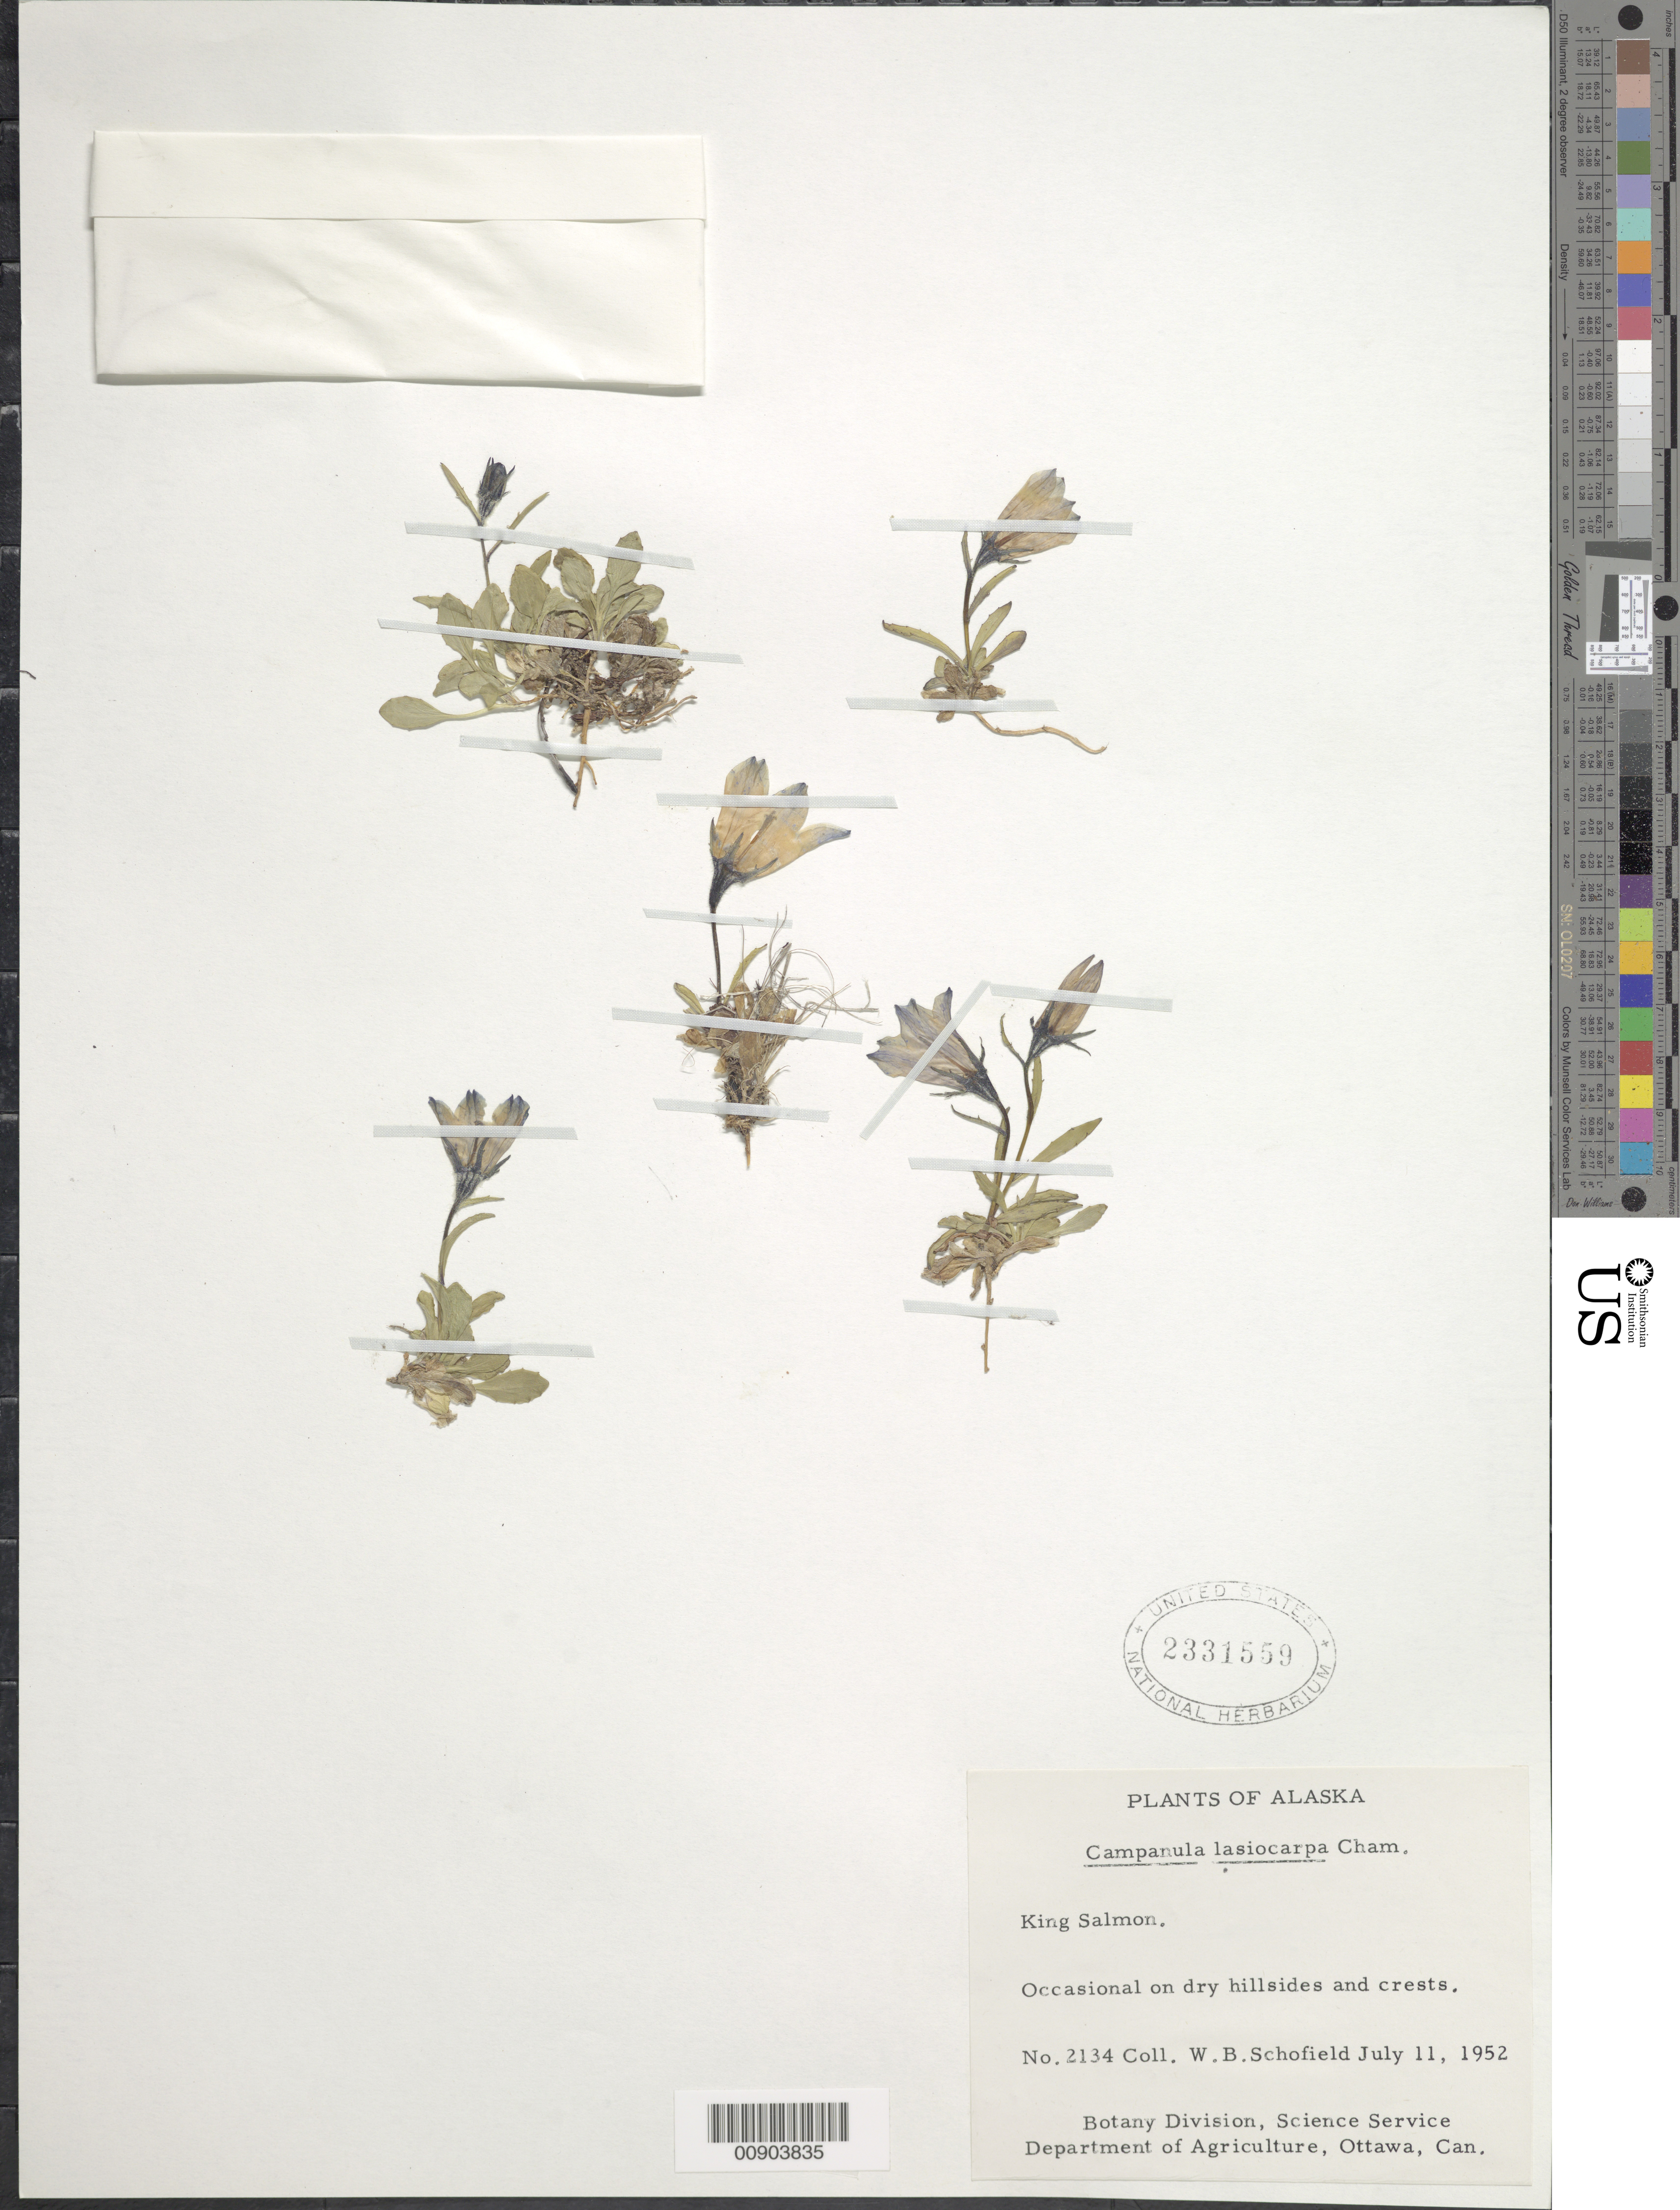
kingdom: Plantae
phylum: Tracheophyta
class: Magnoliopsida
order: Asterales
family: Campanulaceae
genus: Campanula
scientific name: Campanula lasiocarpa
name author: Cham.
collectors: W. Schofield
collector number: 2134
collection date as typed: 11 Jul 1952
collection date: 1952-07-11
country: United States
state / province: Alaska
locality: King Salmon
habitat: Occasional on dry hillsides and crests.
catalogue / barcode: US 2331559